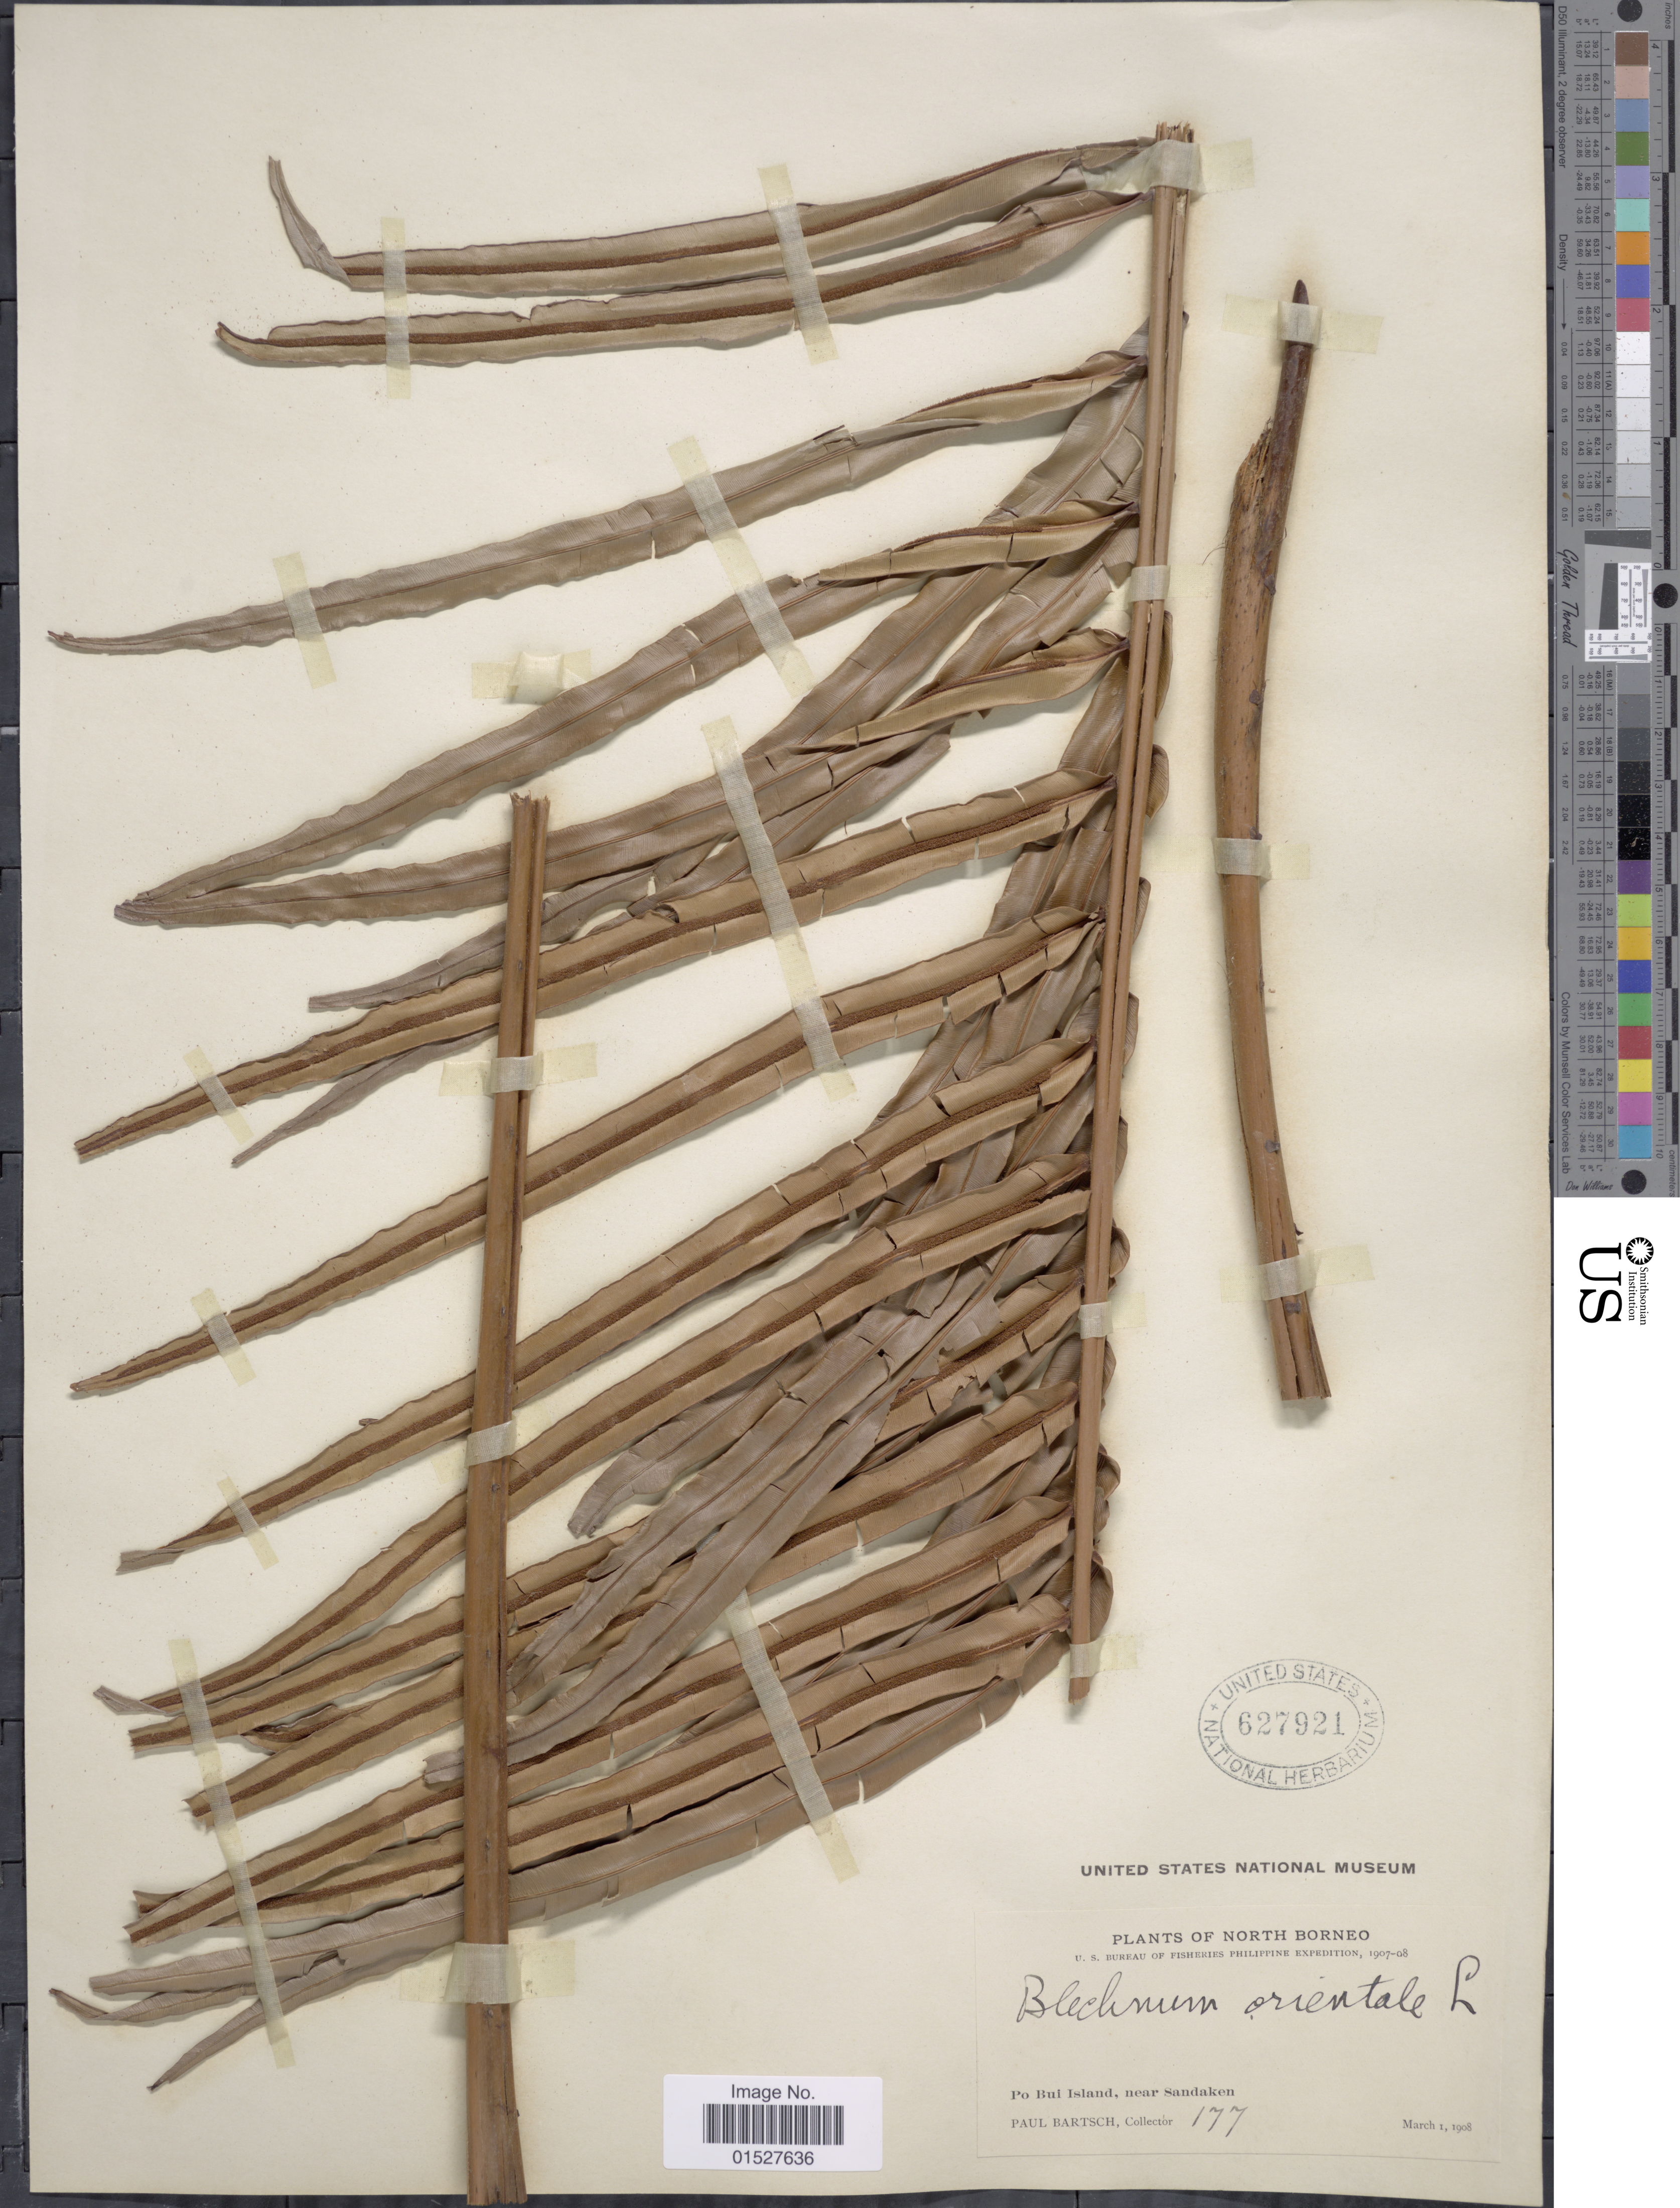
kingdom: Plantae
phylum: Tracheophyta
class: Polypodiopsida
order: Polypodiales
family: Blechnaceae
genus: Blechnum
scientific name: Blechnum orientale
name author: L.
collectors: P. Bartsch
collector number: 177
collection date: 1908-03-01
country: Malaysia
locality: North Borneo. Po Bui Island, near Sandaken.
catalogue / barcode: US 627921